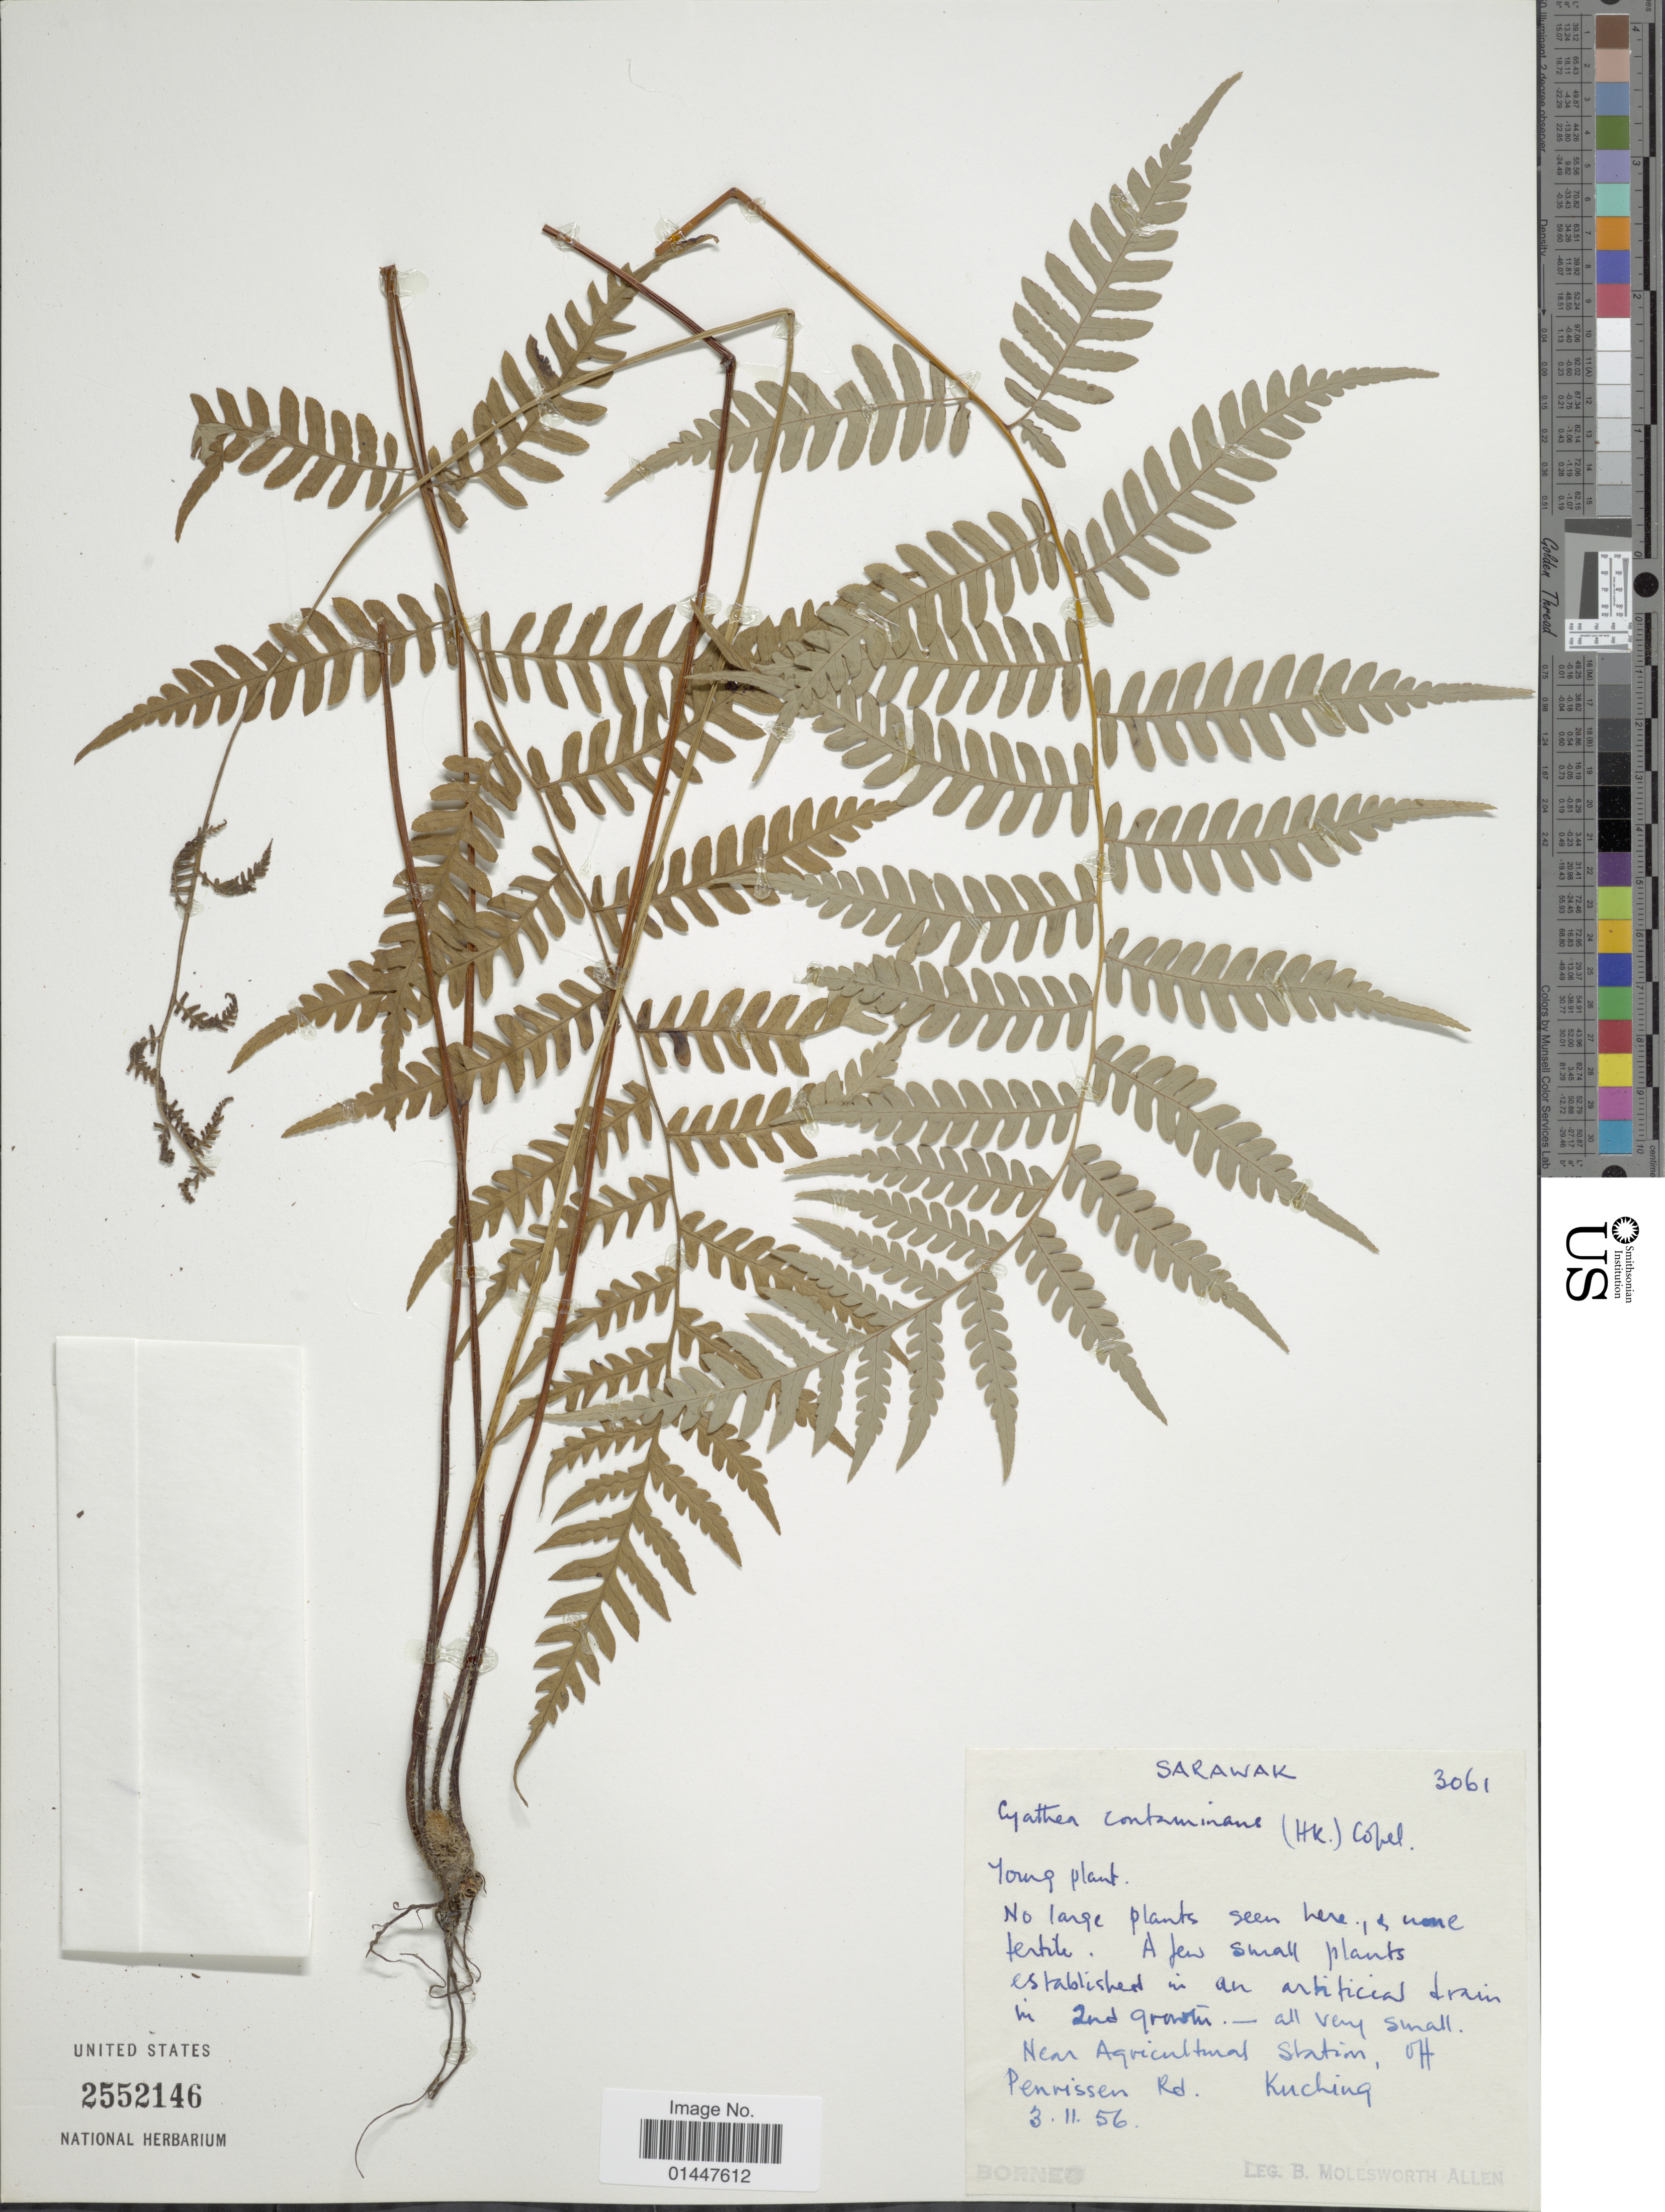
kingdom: Plantae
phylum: Tracheophyta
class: Polypodiopsida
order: Cyatheales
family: Cyatheaceae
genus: Sphaeropteris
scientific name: Sphaeropteris glauca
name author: (Blume) R.M. Tryon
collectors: B. E. G. Molesworth-Allen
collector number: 3061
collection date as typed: Transcribed d/m/y: 3/11/56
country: Malaysia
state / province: Sarawak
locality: Near Agricultural Station, off Penrissen Rd., Kuching.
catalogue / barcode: US 2552146